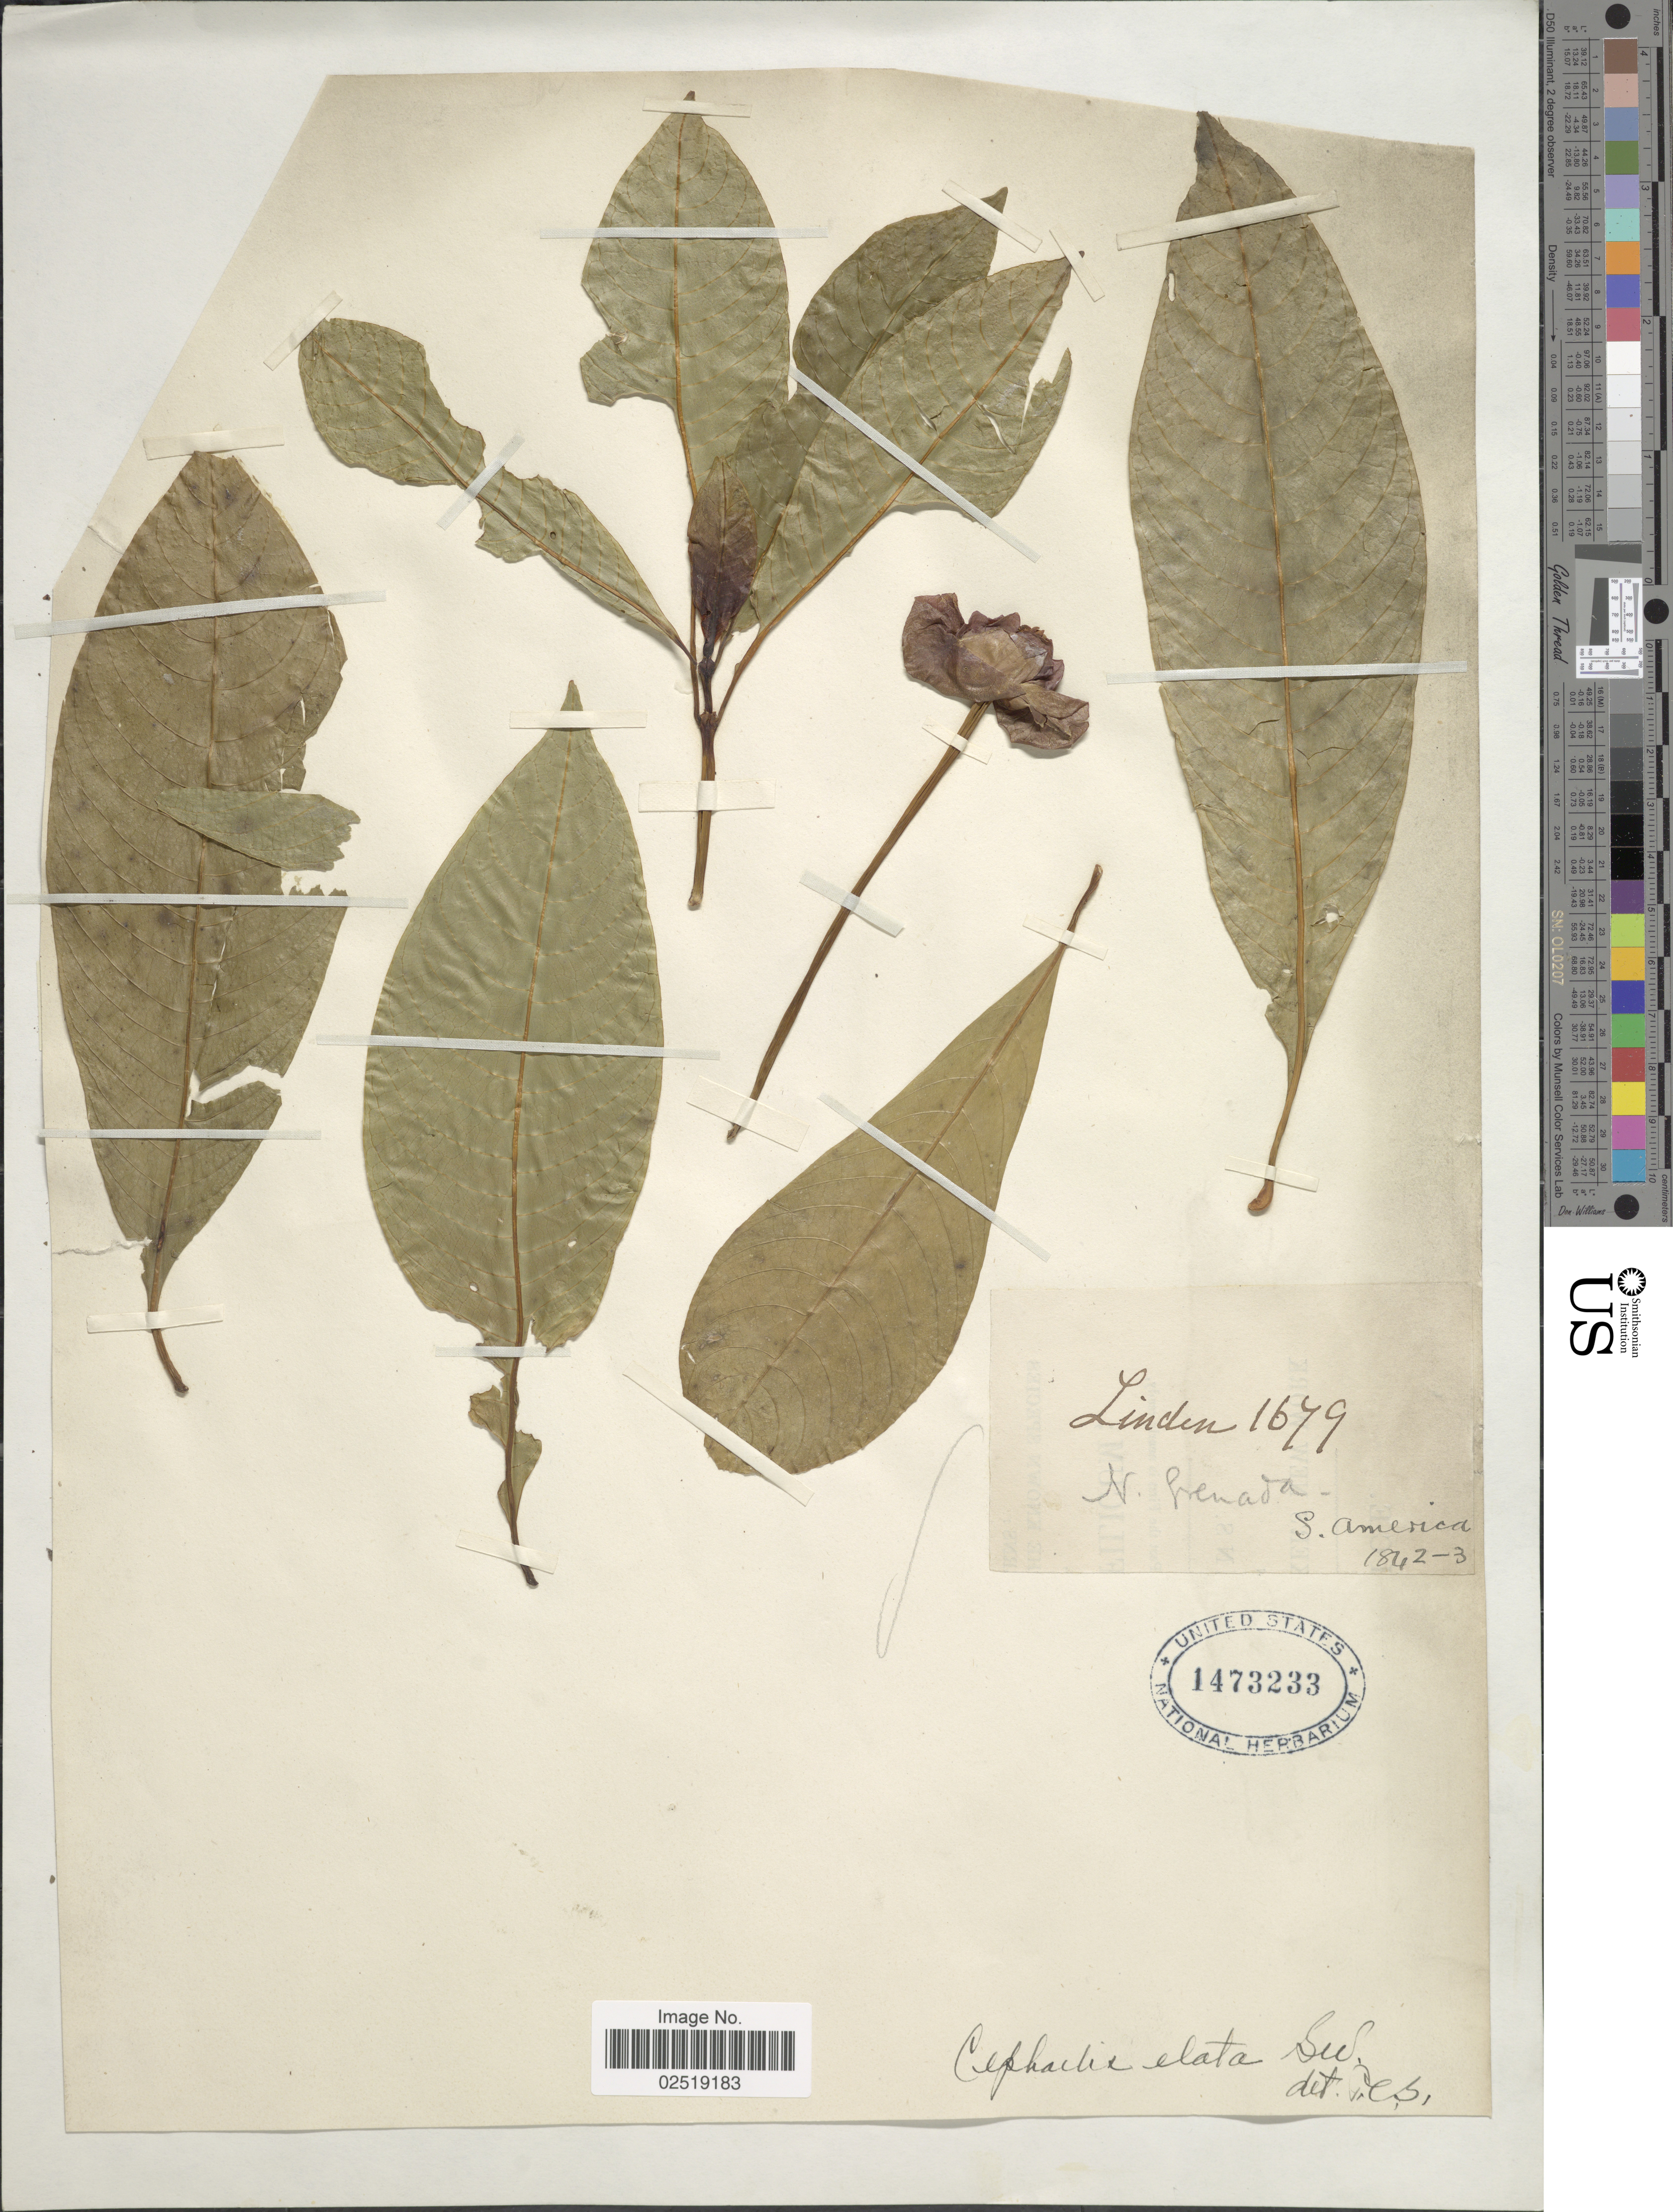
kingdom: Plantae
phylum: Tracheophyta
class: Magnoliopsida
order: Gentianales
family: Rubiaceae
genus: Psychotria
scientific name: Psychotria elata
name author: (Sw.) Hammel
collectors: -- Linden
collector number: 1679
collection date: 1842/1843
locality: N. Grenada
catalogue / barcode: US 1473233